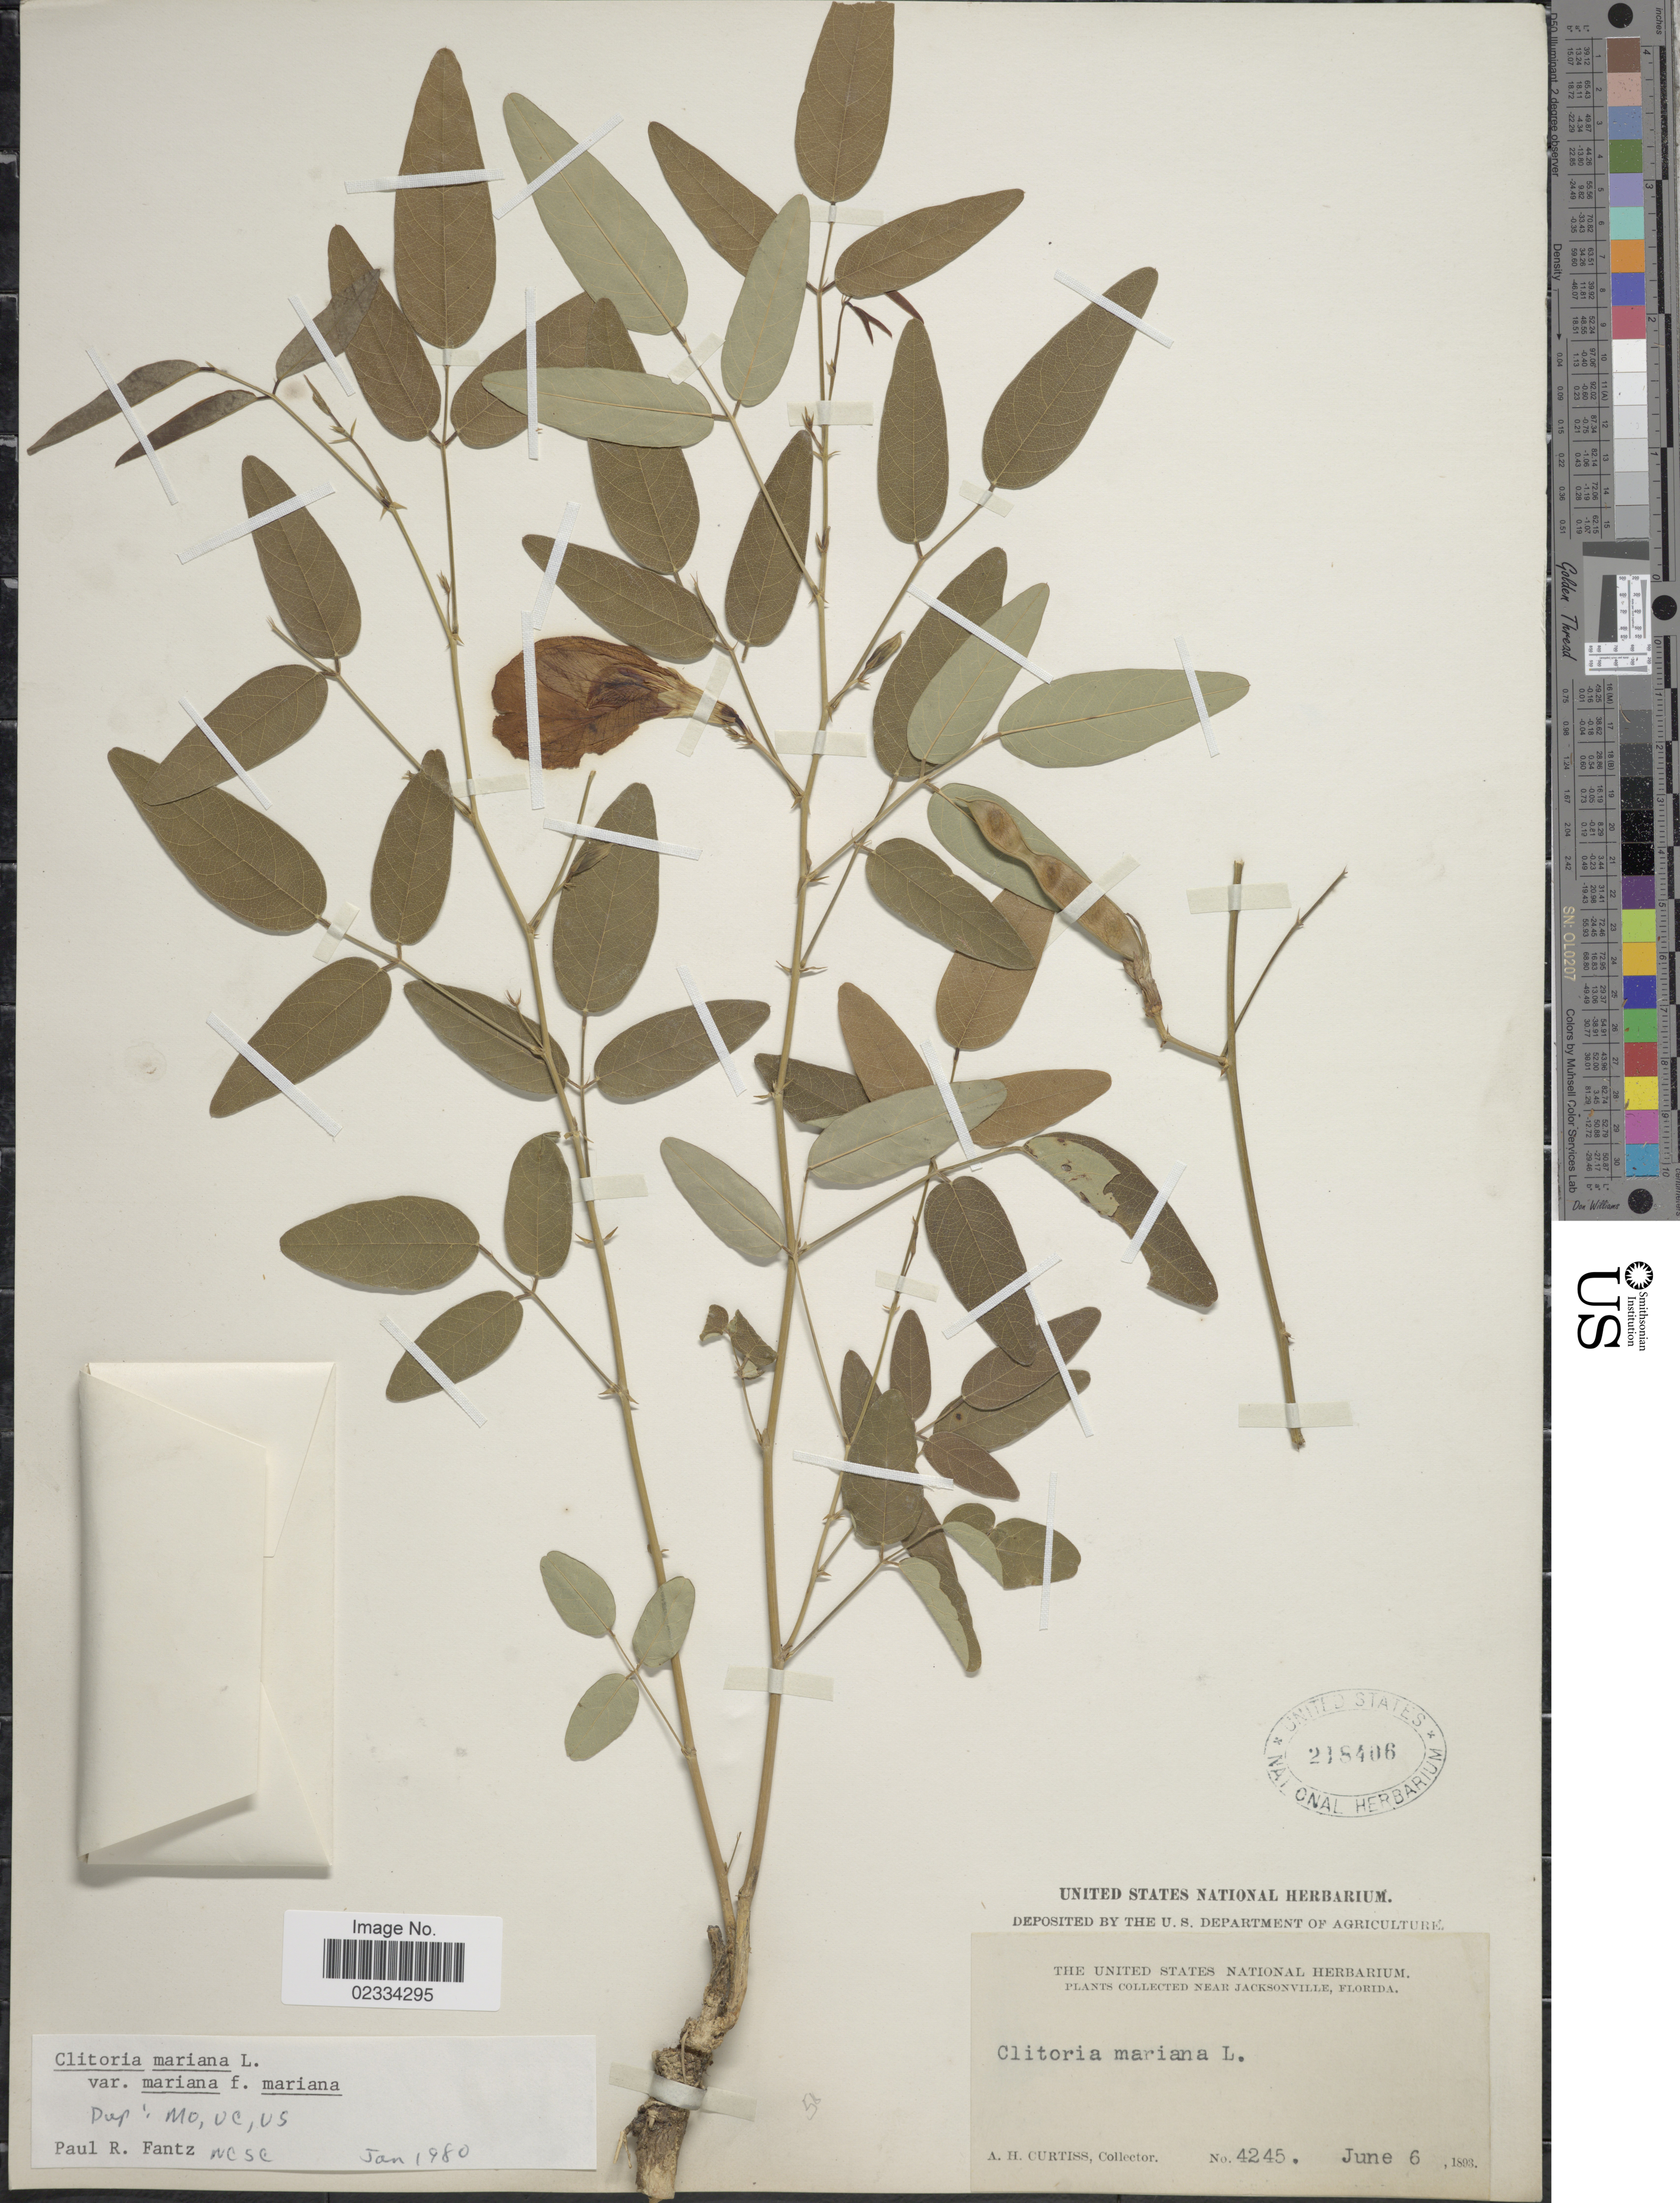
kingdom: Plantae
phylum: Tracheophyta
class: Magnoliopsida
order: Fabales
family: Fabaceae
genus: Clitoria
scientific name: Clitoria mariana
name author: L.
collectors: A. H. Curtiss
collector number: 4245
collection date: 1893-06-06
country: United States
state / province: Florida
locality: Near Jacksonville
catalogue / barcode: US 218406